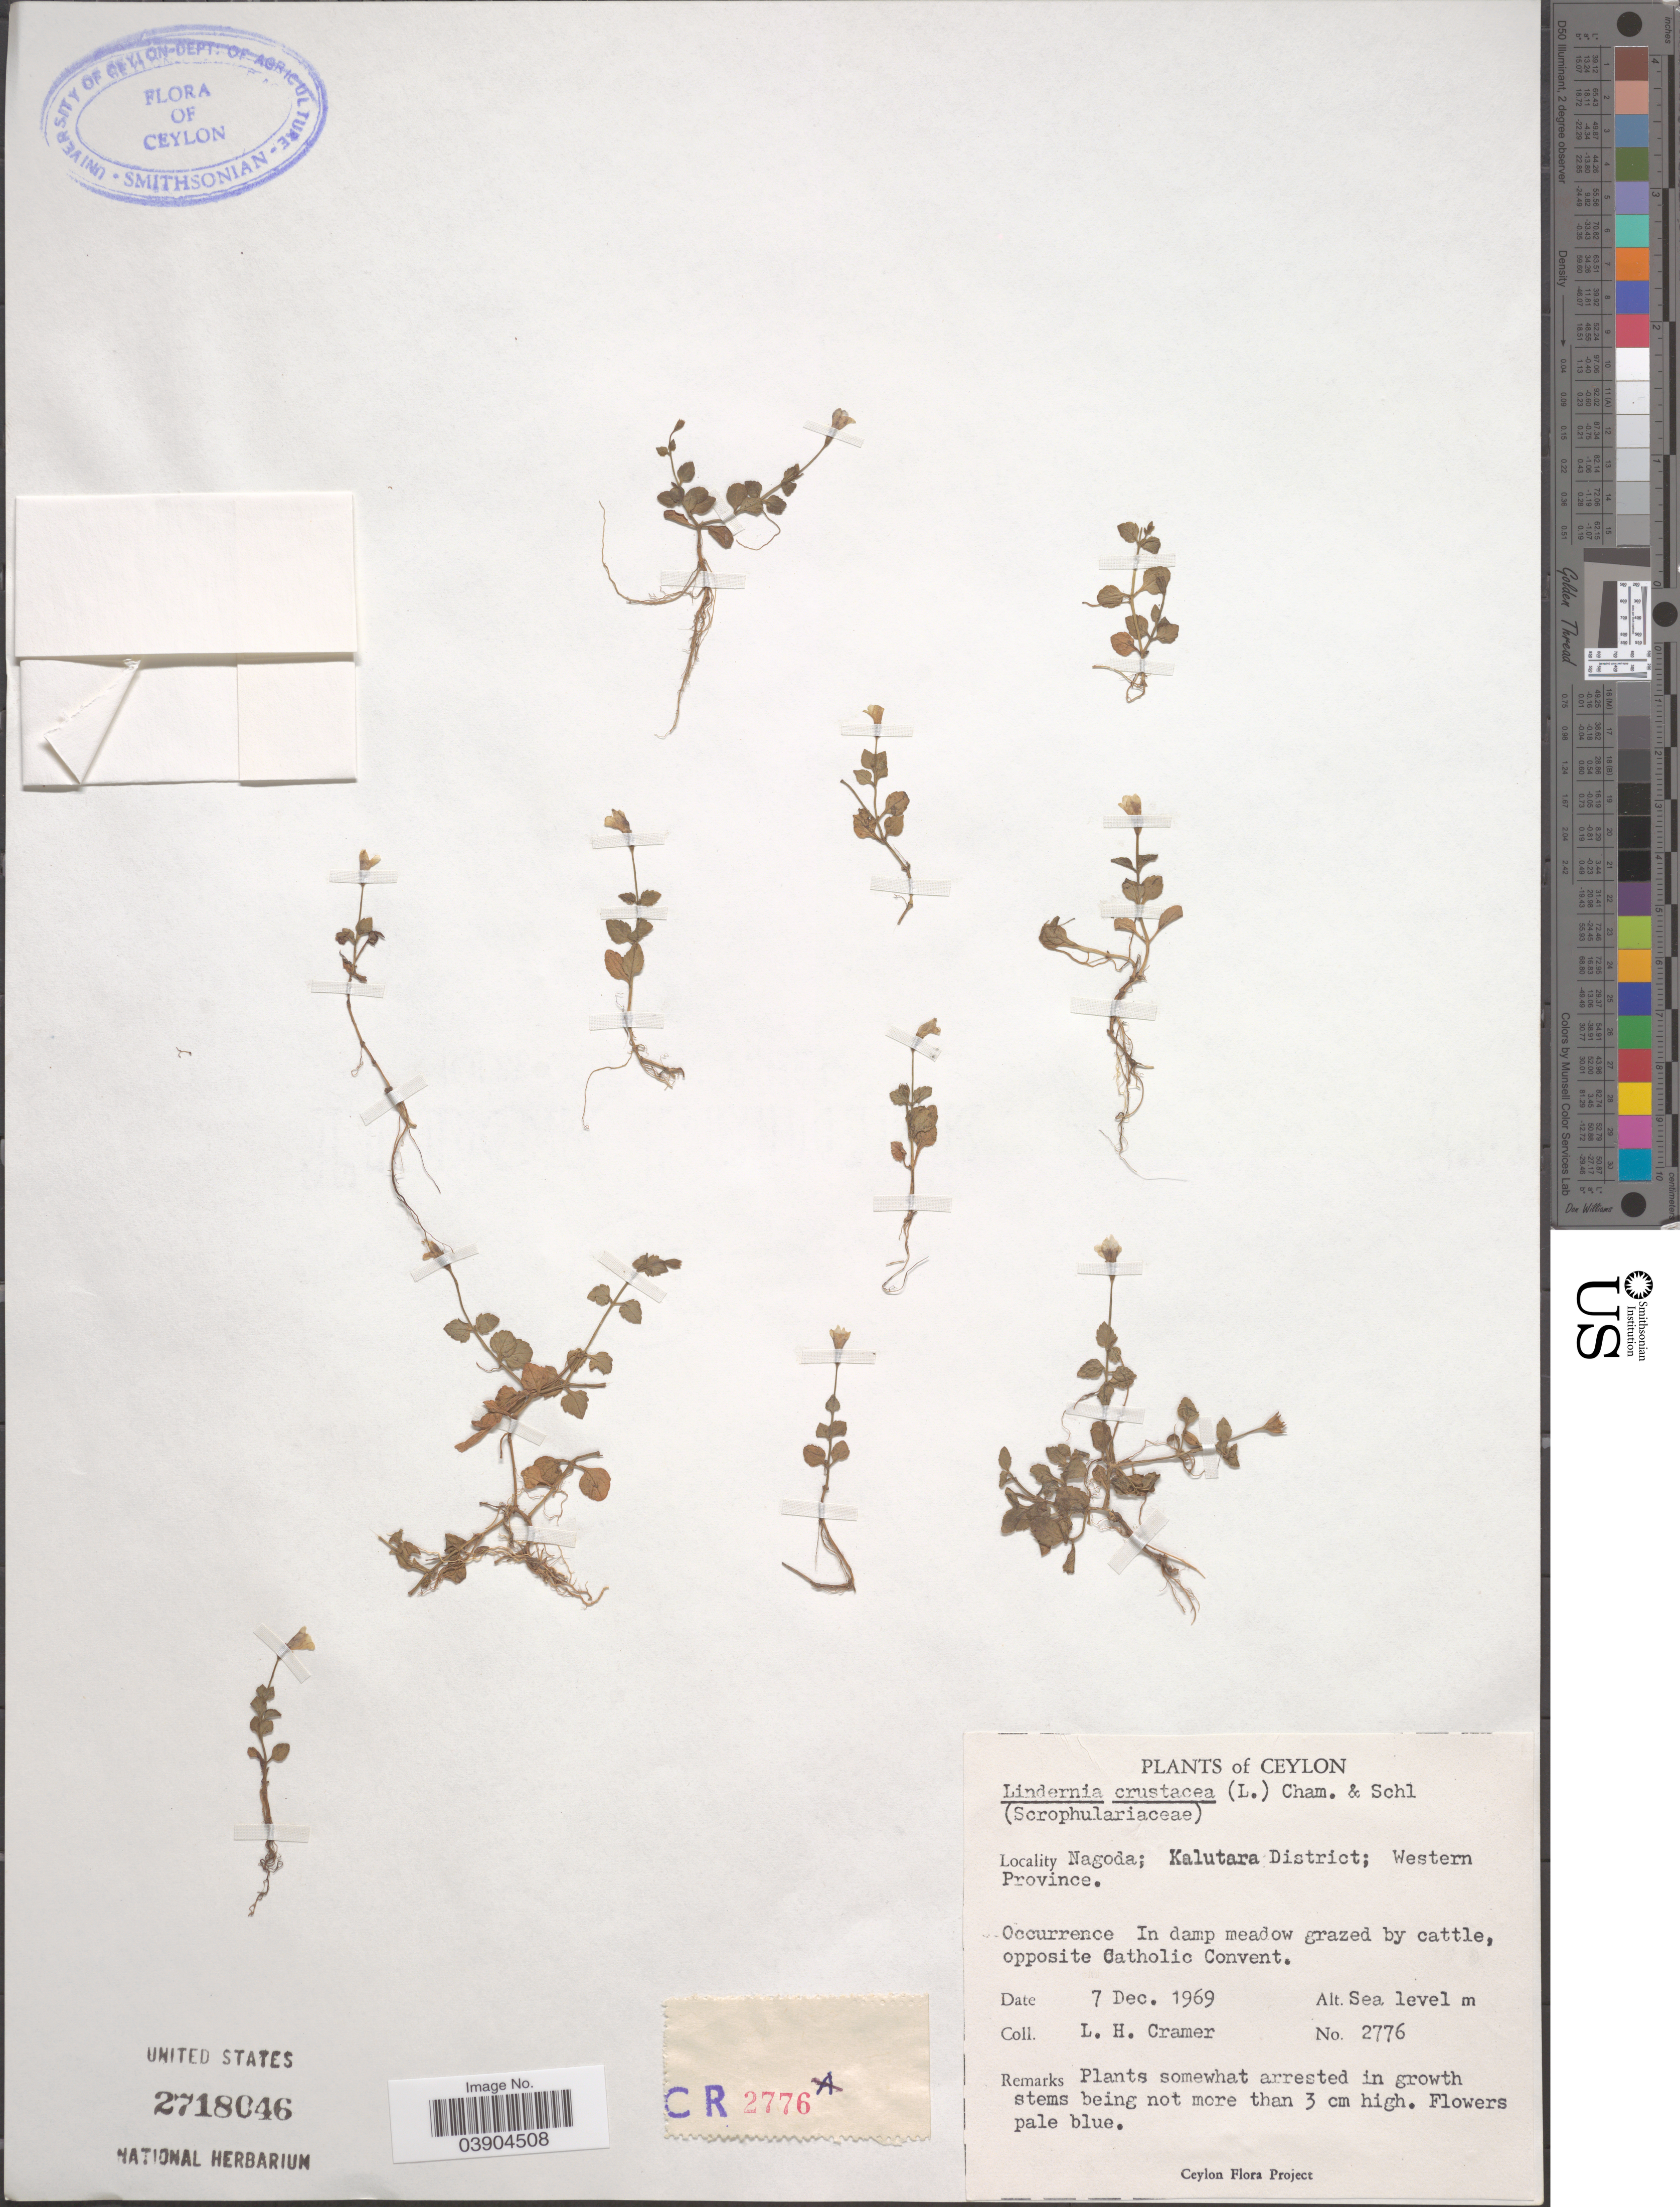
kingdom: Plantae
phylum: Tracheophyta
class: Magnoliopsida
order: Lamiales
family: Linderniaceae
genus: Lindernia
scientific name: Lindernia crustacea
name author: (L.) F. Muell.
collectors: L. H. Cramer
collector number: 2776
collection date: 1969-12-07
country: Sri Lanka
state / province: Western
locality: Ceylon. Nagoda; Kalutara District. In damp meadow grazed by cattle, opposite Catholic Convent.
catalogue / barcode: US 2718046